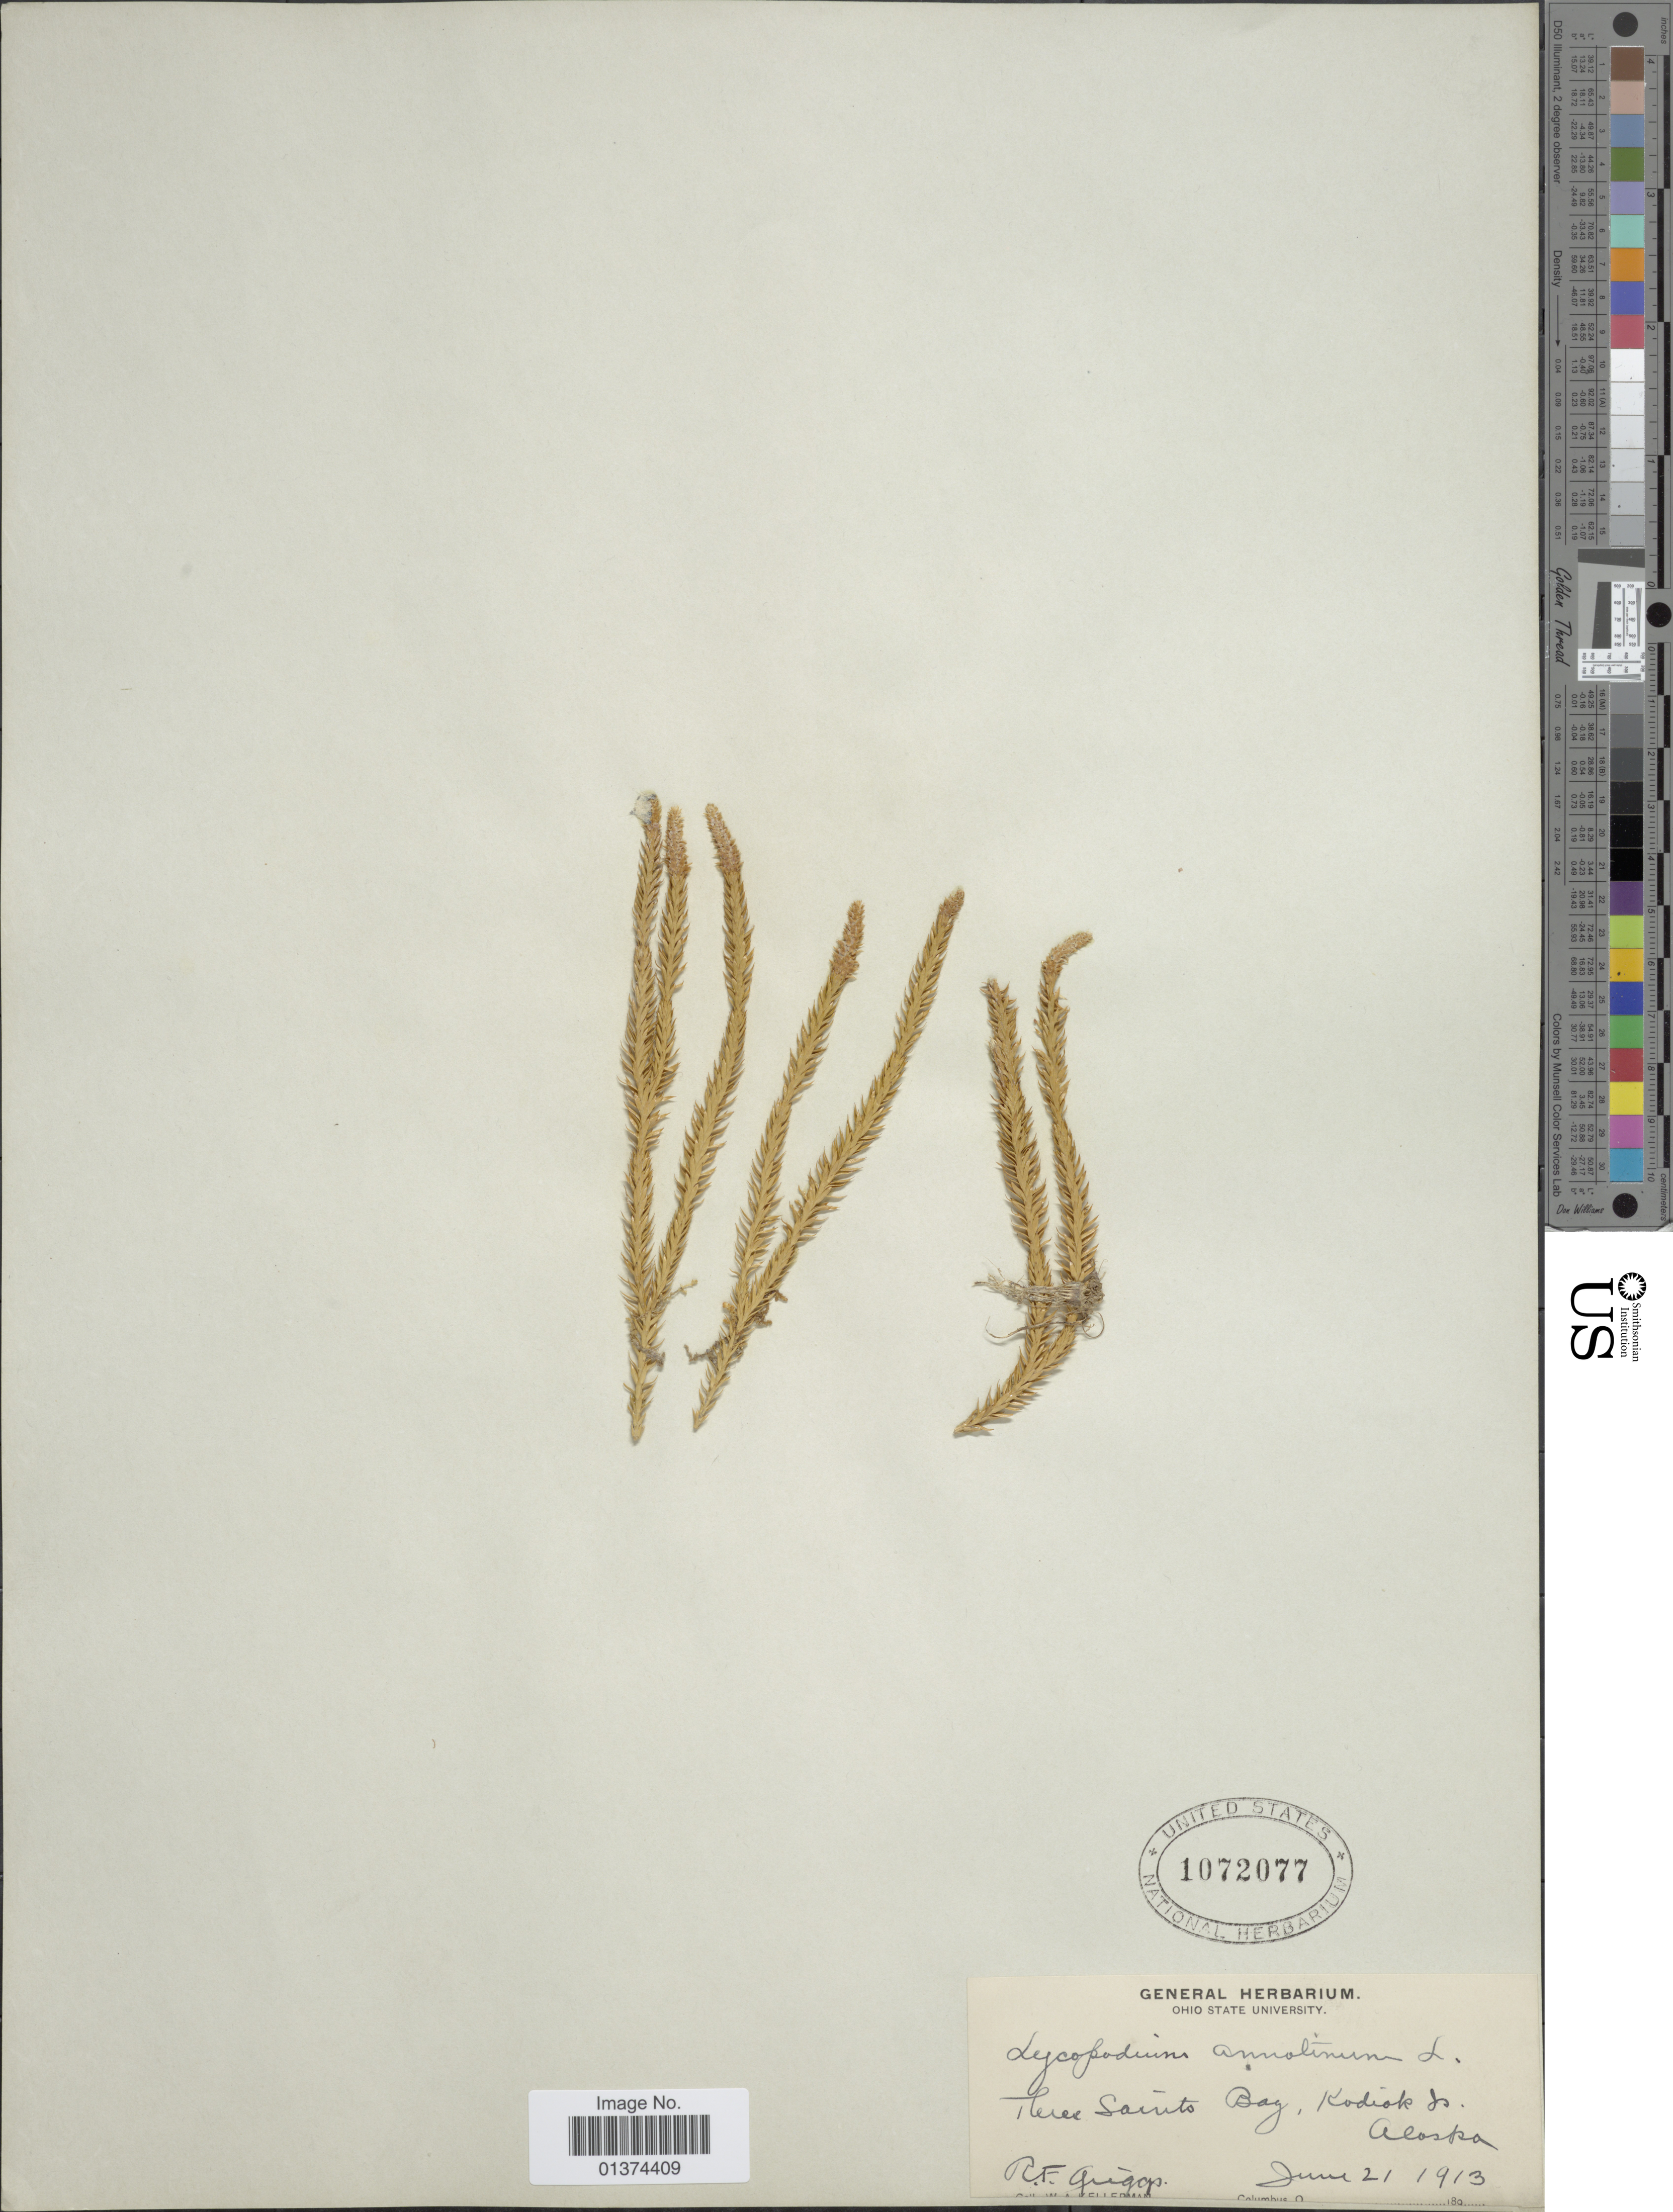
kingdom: Plantae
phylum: Tracheophyta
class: Lycopodiopsida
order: Lycopodiales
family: Lycopodiaceae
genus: Spinulum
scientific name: Spinulum annotinum subsp. annotinum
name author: (L.) A. Haines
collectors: R. F. Griggs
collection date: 1913-06-21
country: United States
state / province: Alaska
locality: Three Saints Bay, Kodiak Is.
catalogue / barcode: US 1072077